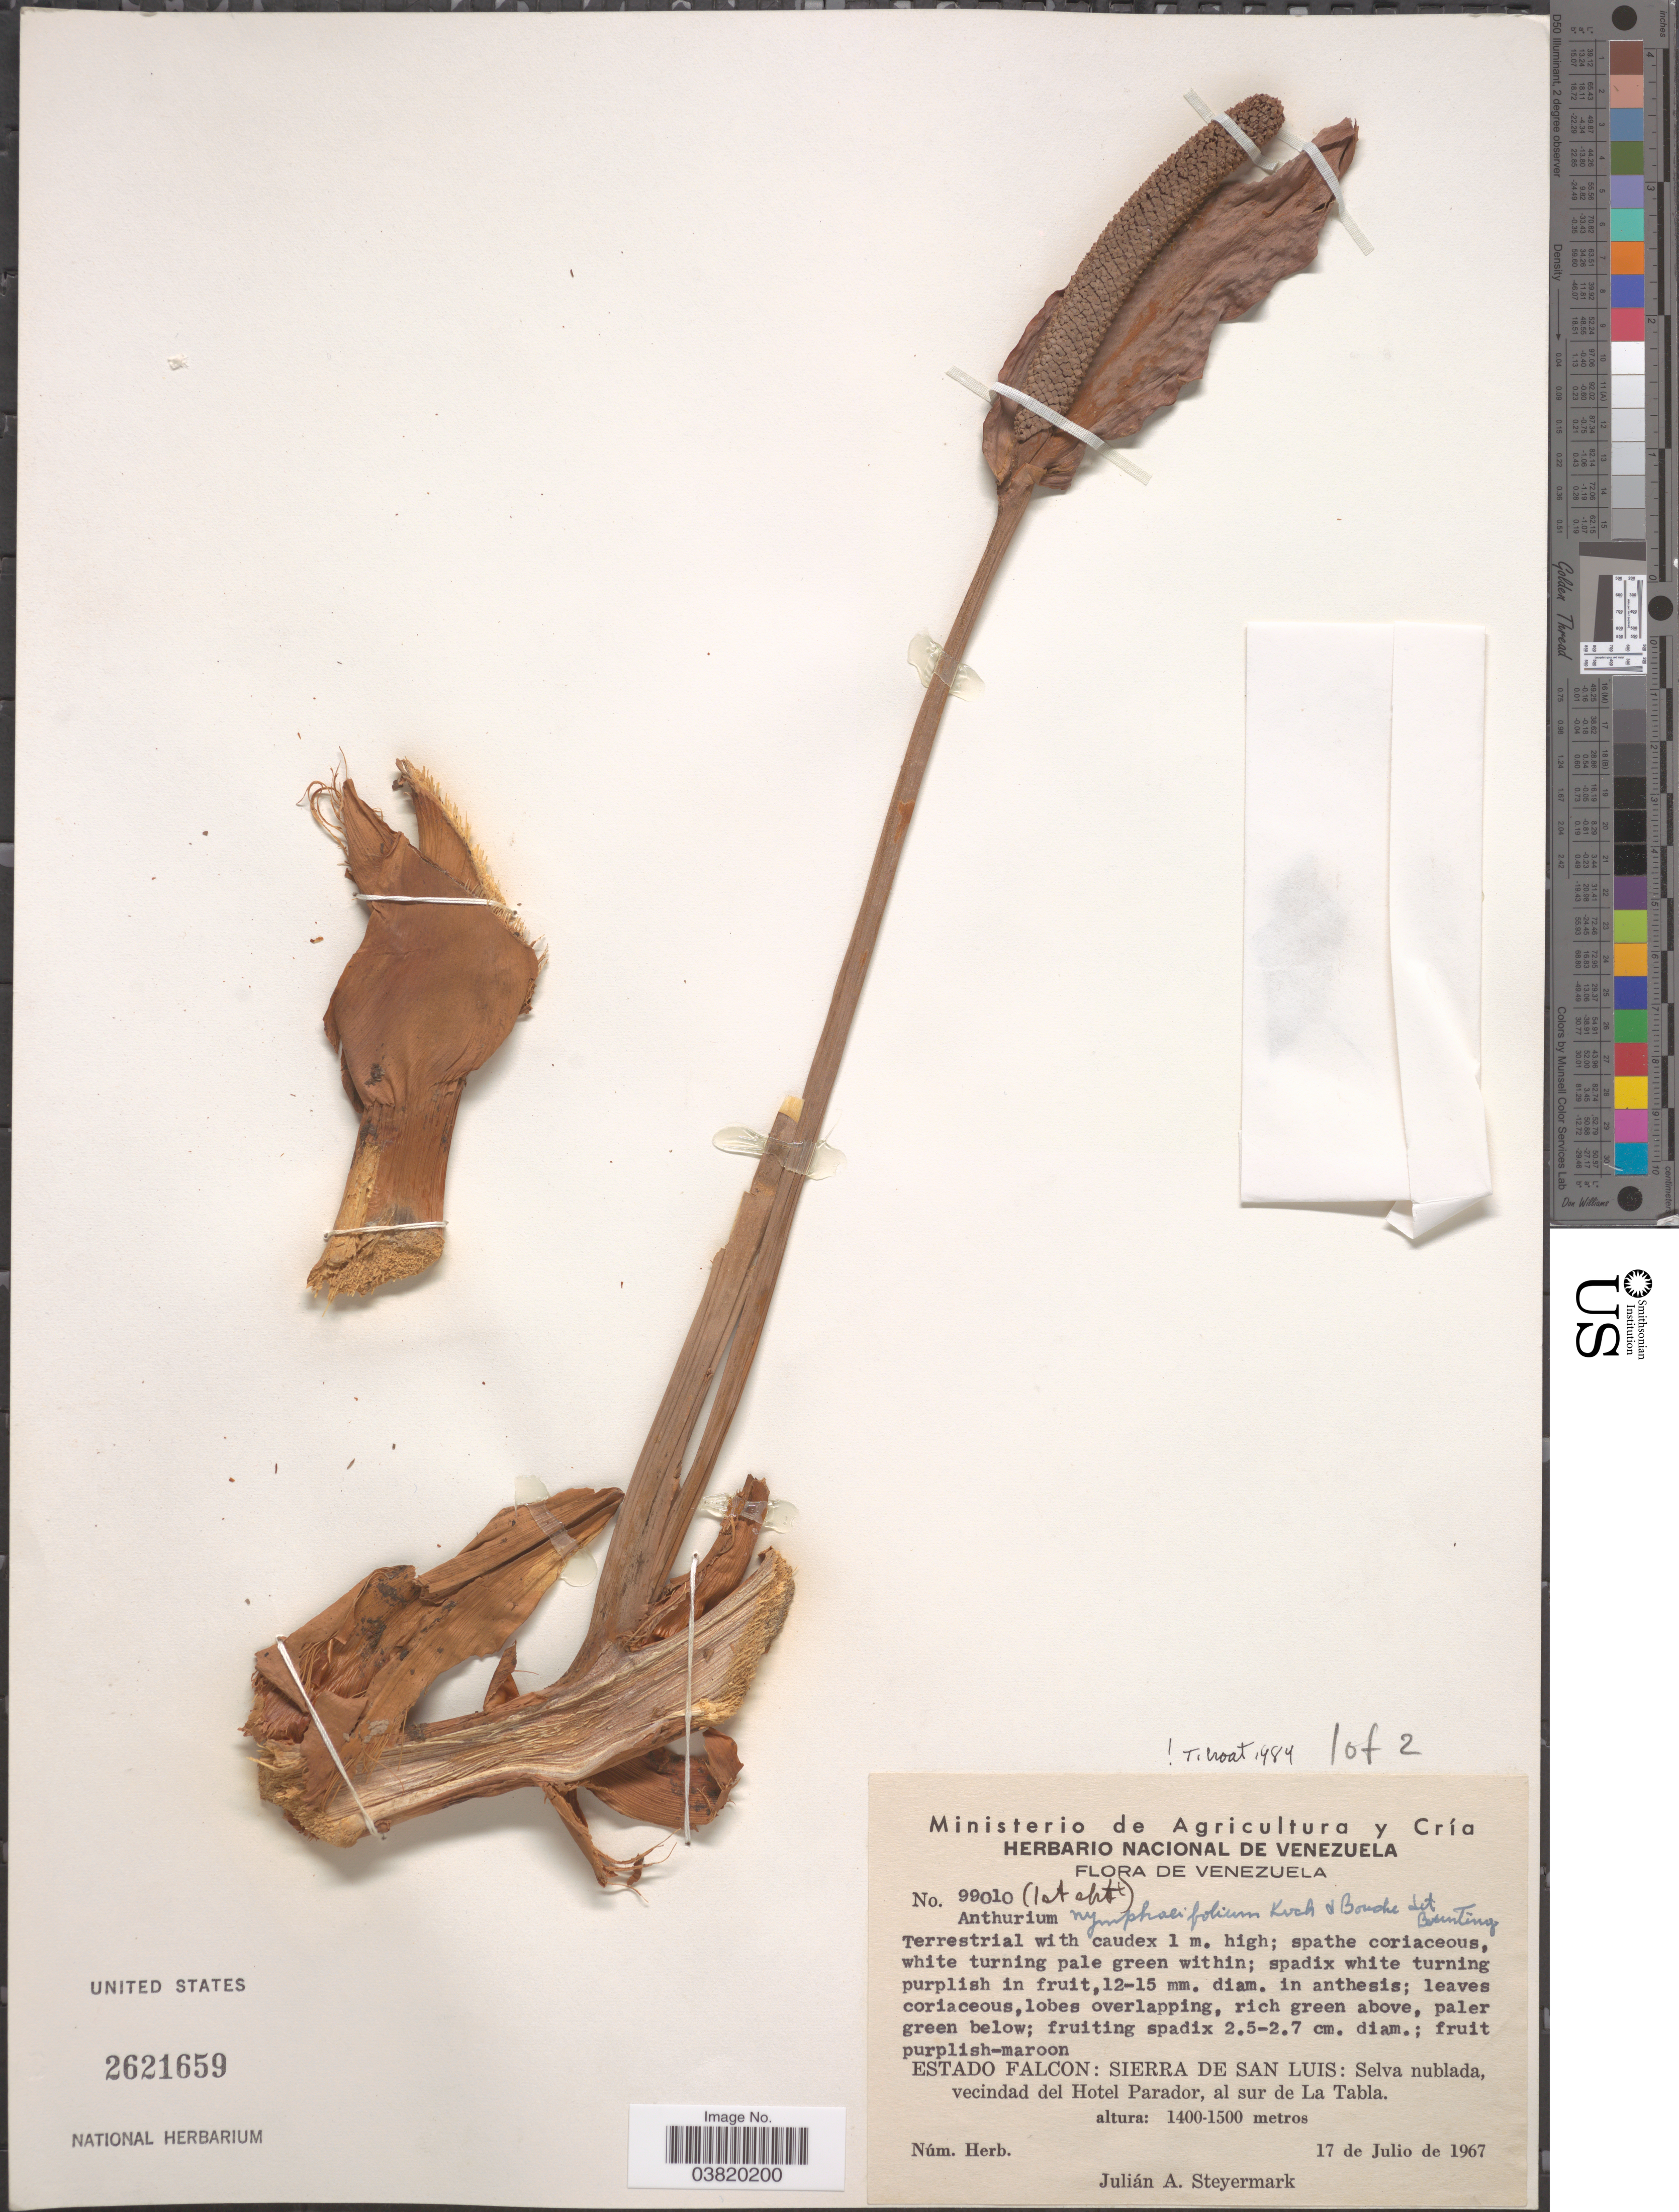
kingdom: Plantae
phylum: Tracheophyta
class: Liliopsida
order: Alismatales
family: Araceae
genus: Anthurium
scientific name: Anthurium nymphaeifolium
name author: K. Koch & C.D. Bouché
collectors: J. Steyermark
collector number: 99010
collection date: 1967-07-17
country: Venezuela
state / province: Falcon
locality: Sierra de San Luis: Selva nublada, vecindad del Hotel Parador, al sur de La Tabla.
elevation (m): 1400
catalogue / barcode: US 2621659